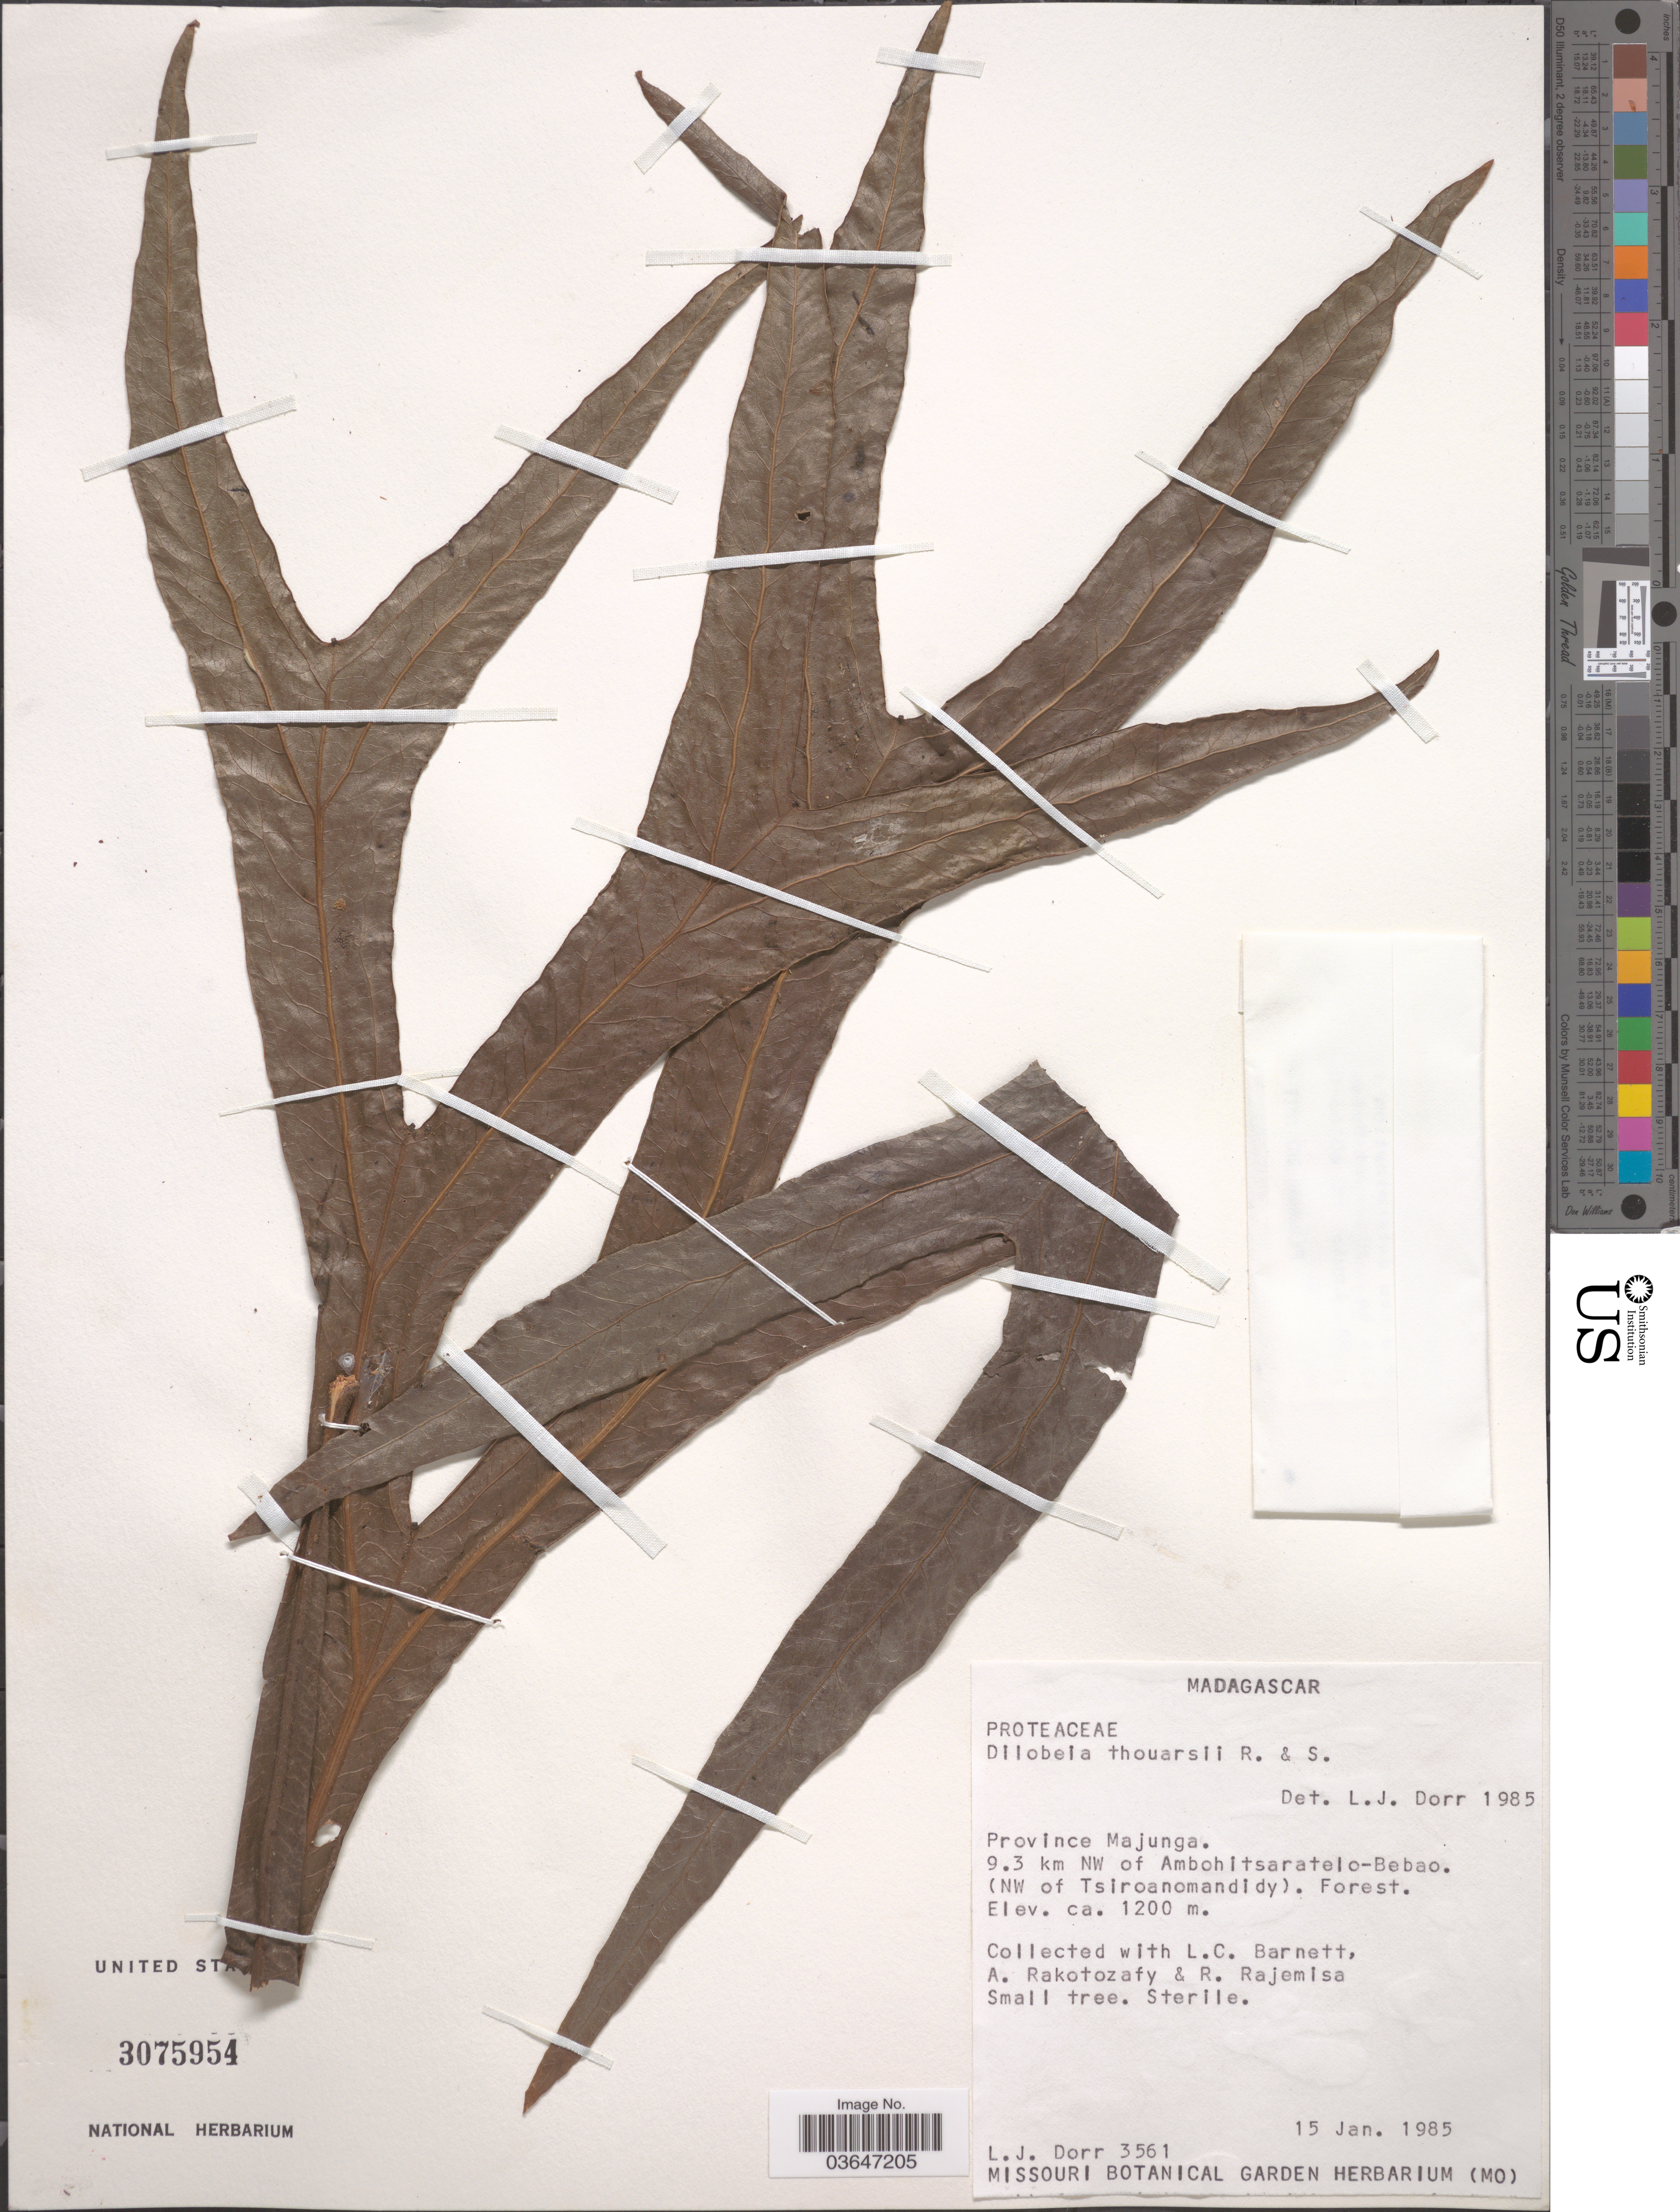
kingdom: Plantae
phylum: Tracheophyta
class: Magnoliopsida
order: Proteales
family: Proteaceae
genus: Dilobeia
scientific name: Dilobeia thouarsii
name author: Roem. & Schult.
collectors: L. J. Dorr, L. C. Barnett, A. Rakotozafy & R. Rajemisa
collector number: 3561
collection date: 1985-01-15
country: Madagascar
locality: Province Majunga. 9.3 km NW of Ambohitsaratelo-Bebao. (NW of Tsiroanomandidy).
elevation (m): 1200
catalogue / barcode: US 3075954